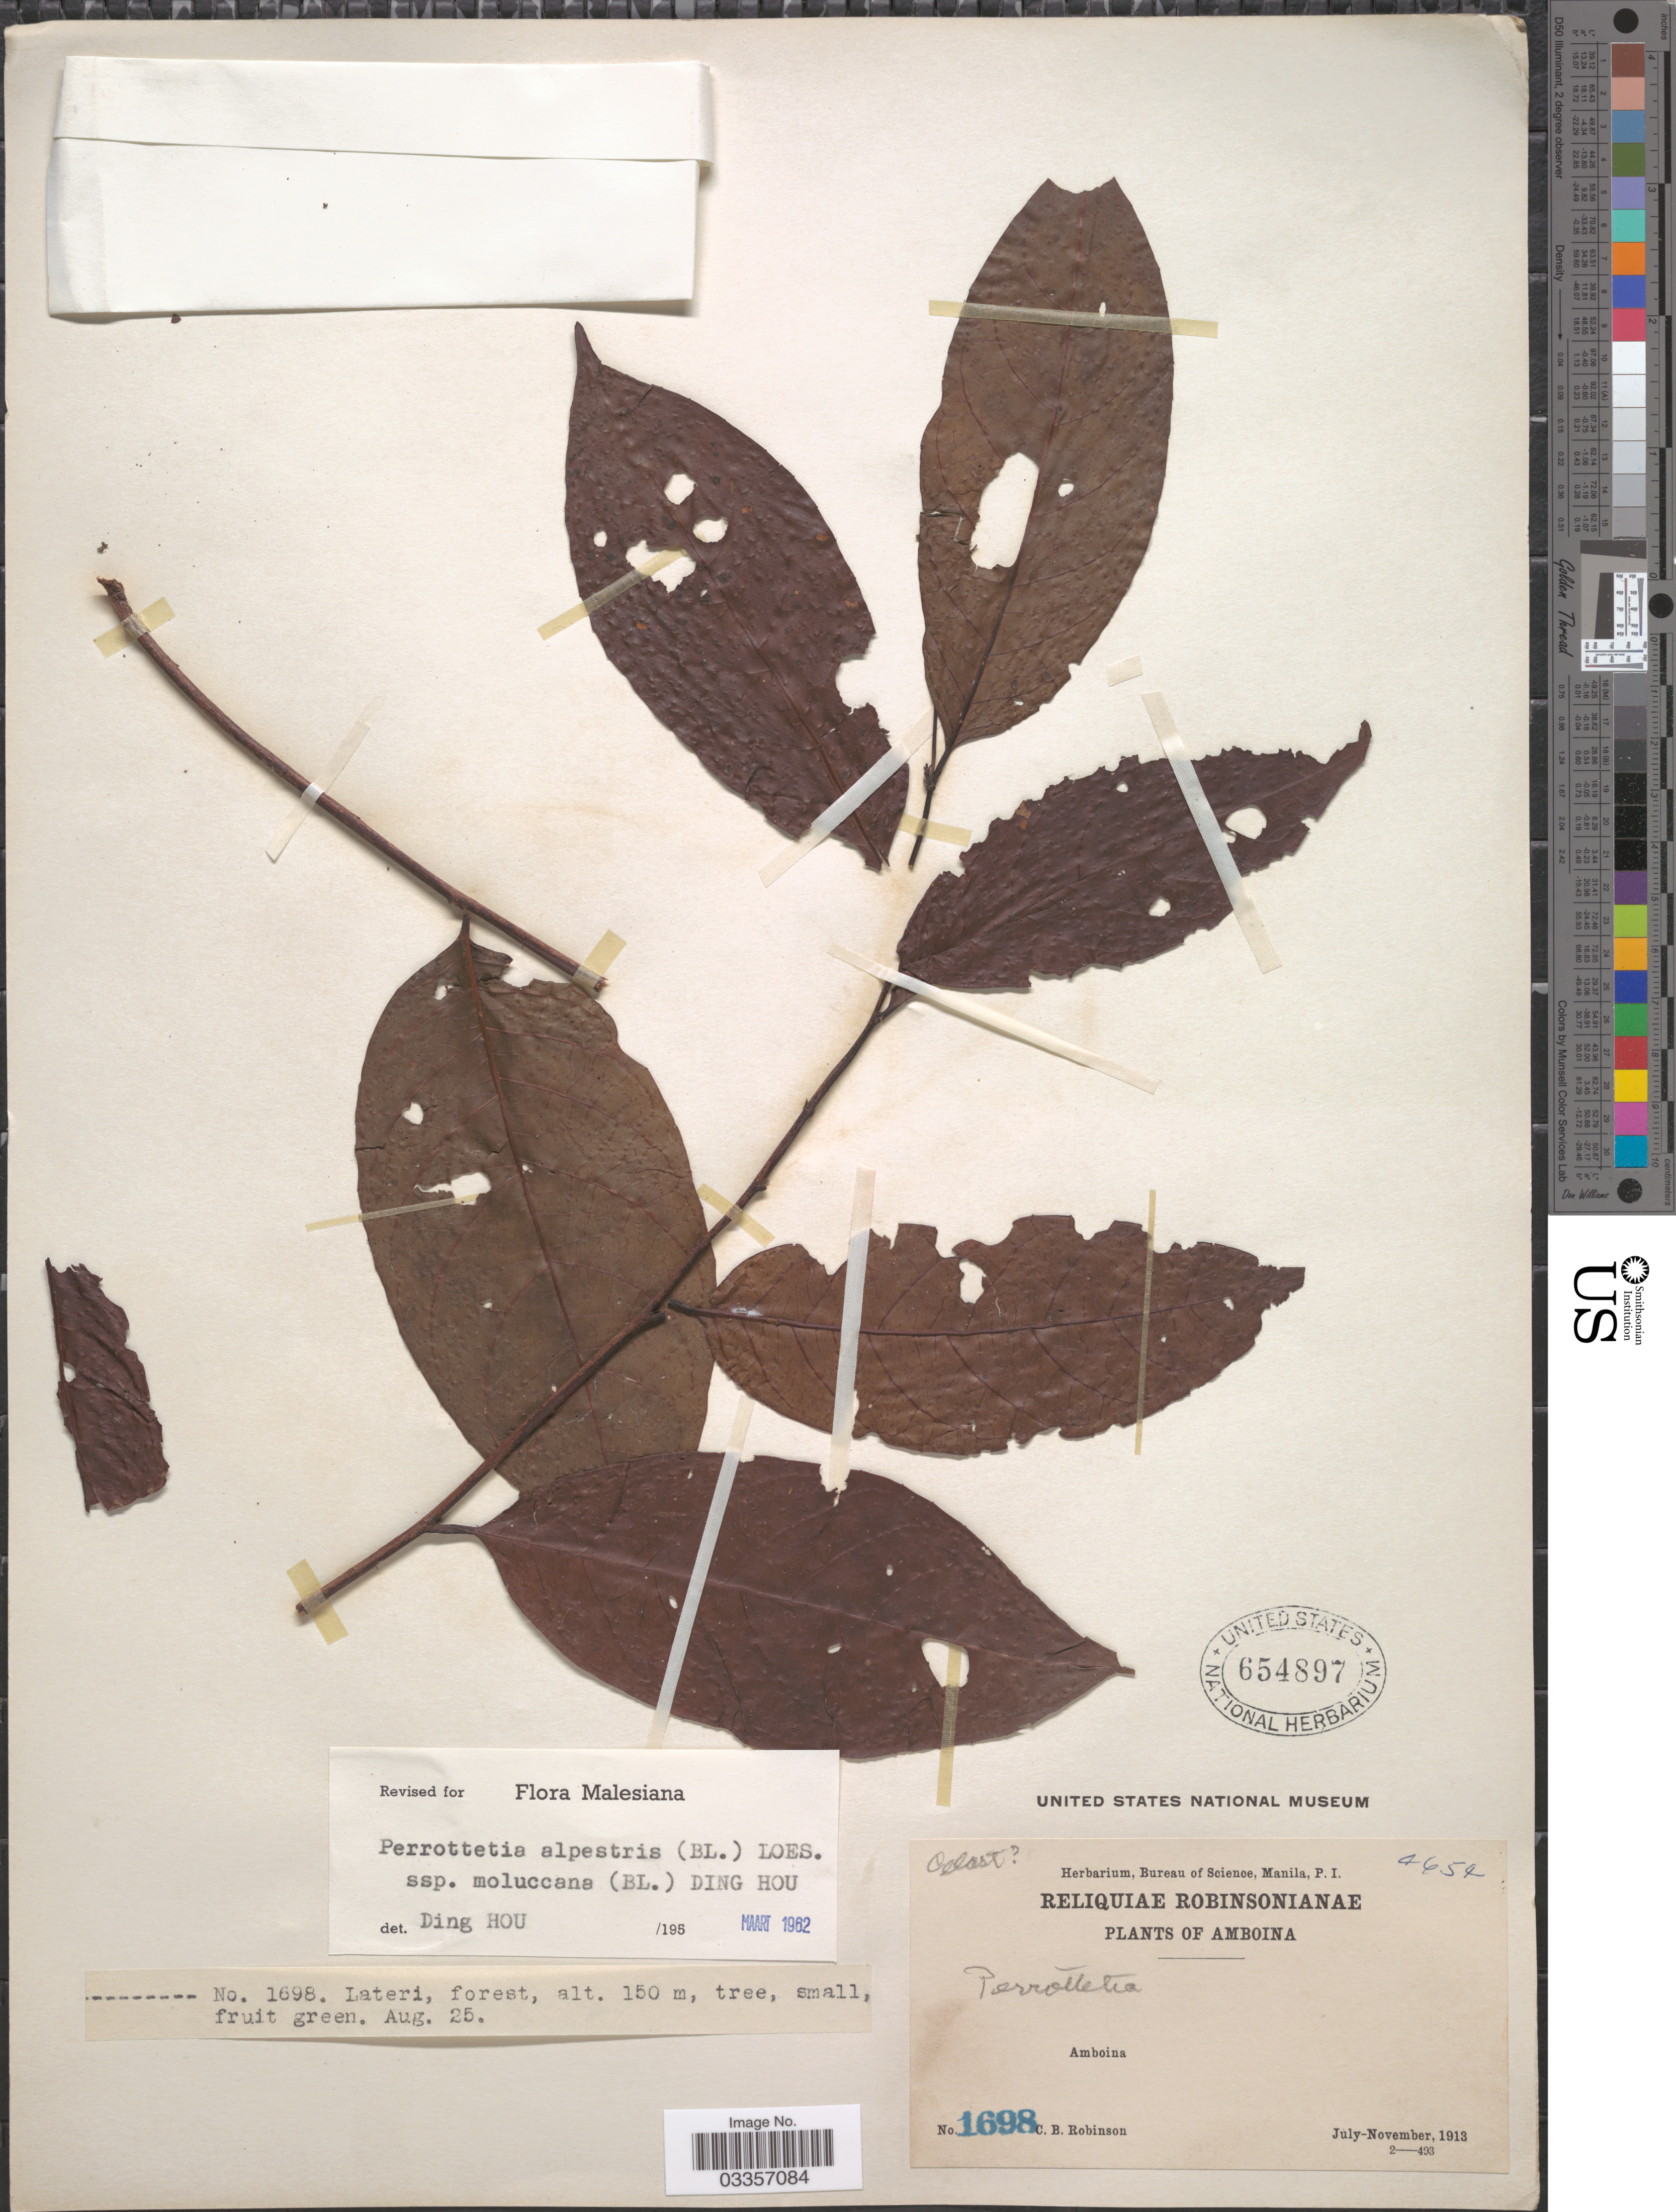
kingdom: Plantae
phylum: Tracheophyta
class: Magnoliopsida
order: Huerteales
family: Dipentodontaceae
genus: Perrottetia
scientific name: Perrottetia alpestris subsp. moluccana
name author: (Blume) Ding Hou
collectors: C. Robinson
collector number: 1698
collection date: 1913-08-25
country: Indonesia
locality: Amboina.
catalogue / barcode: US 654897